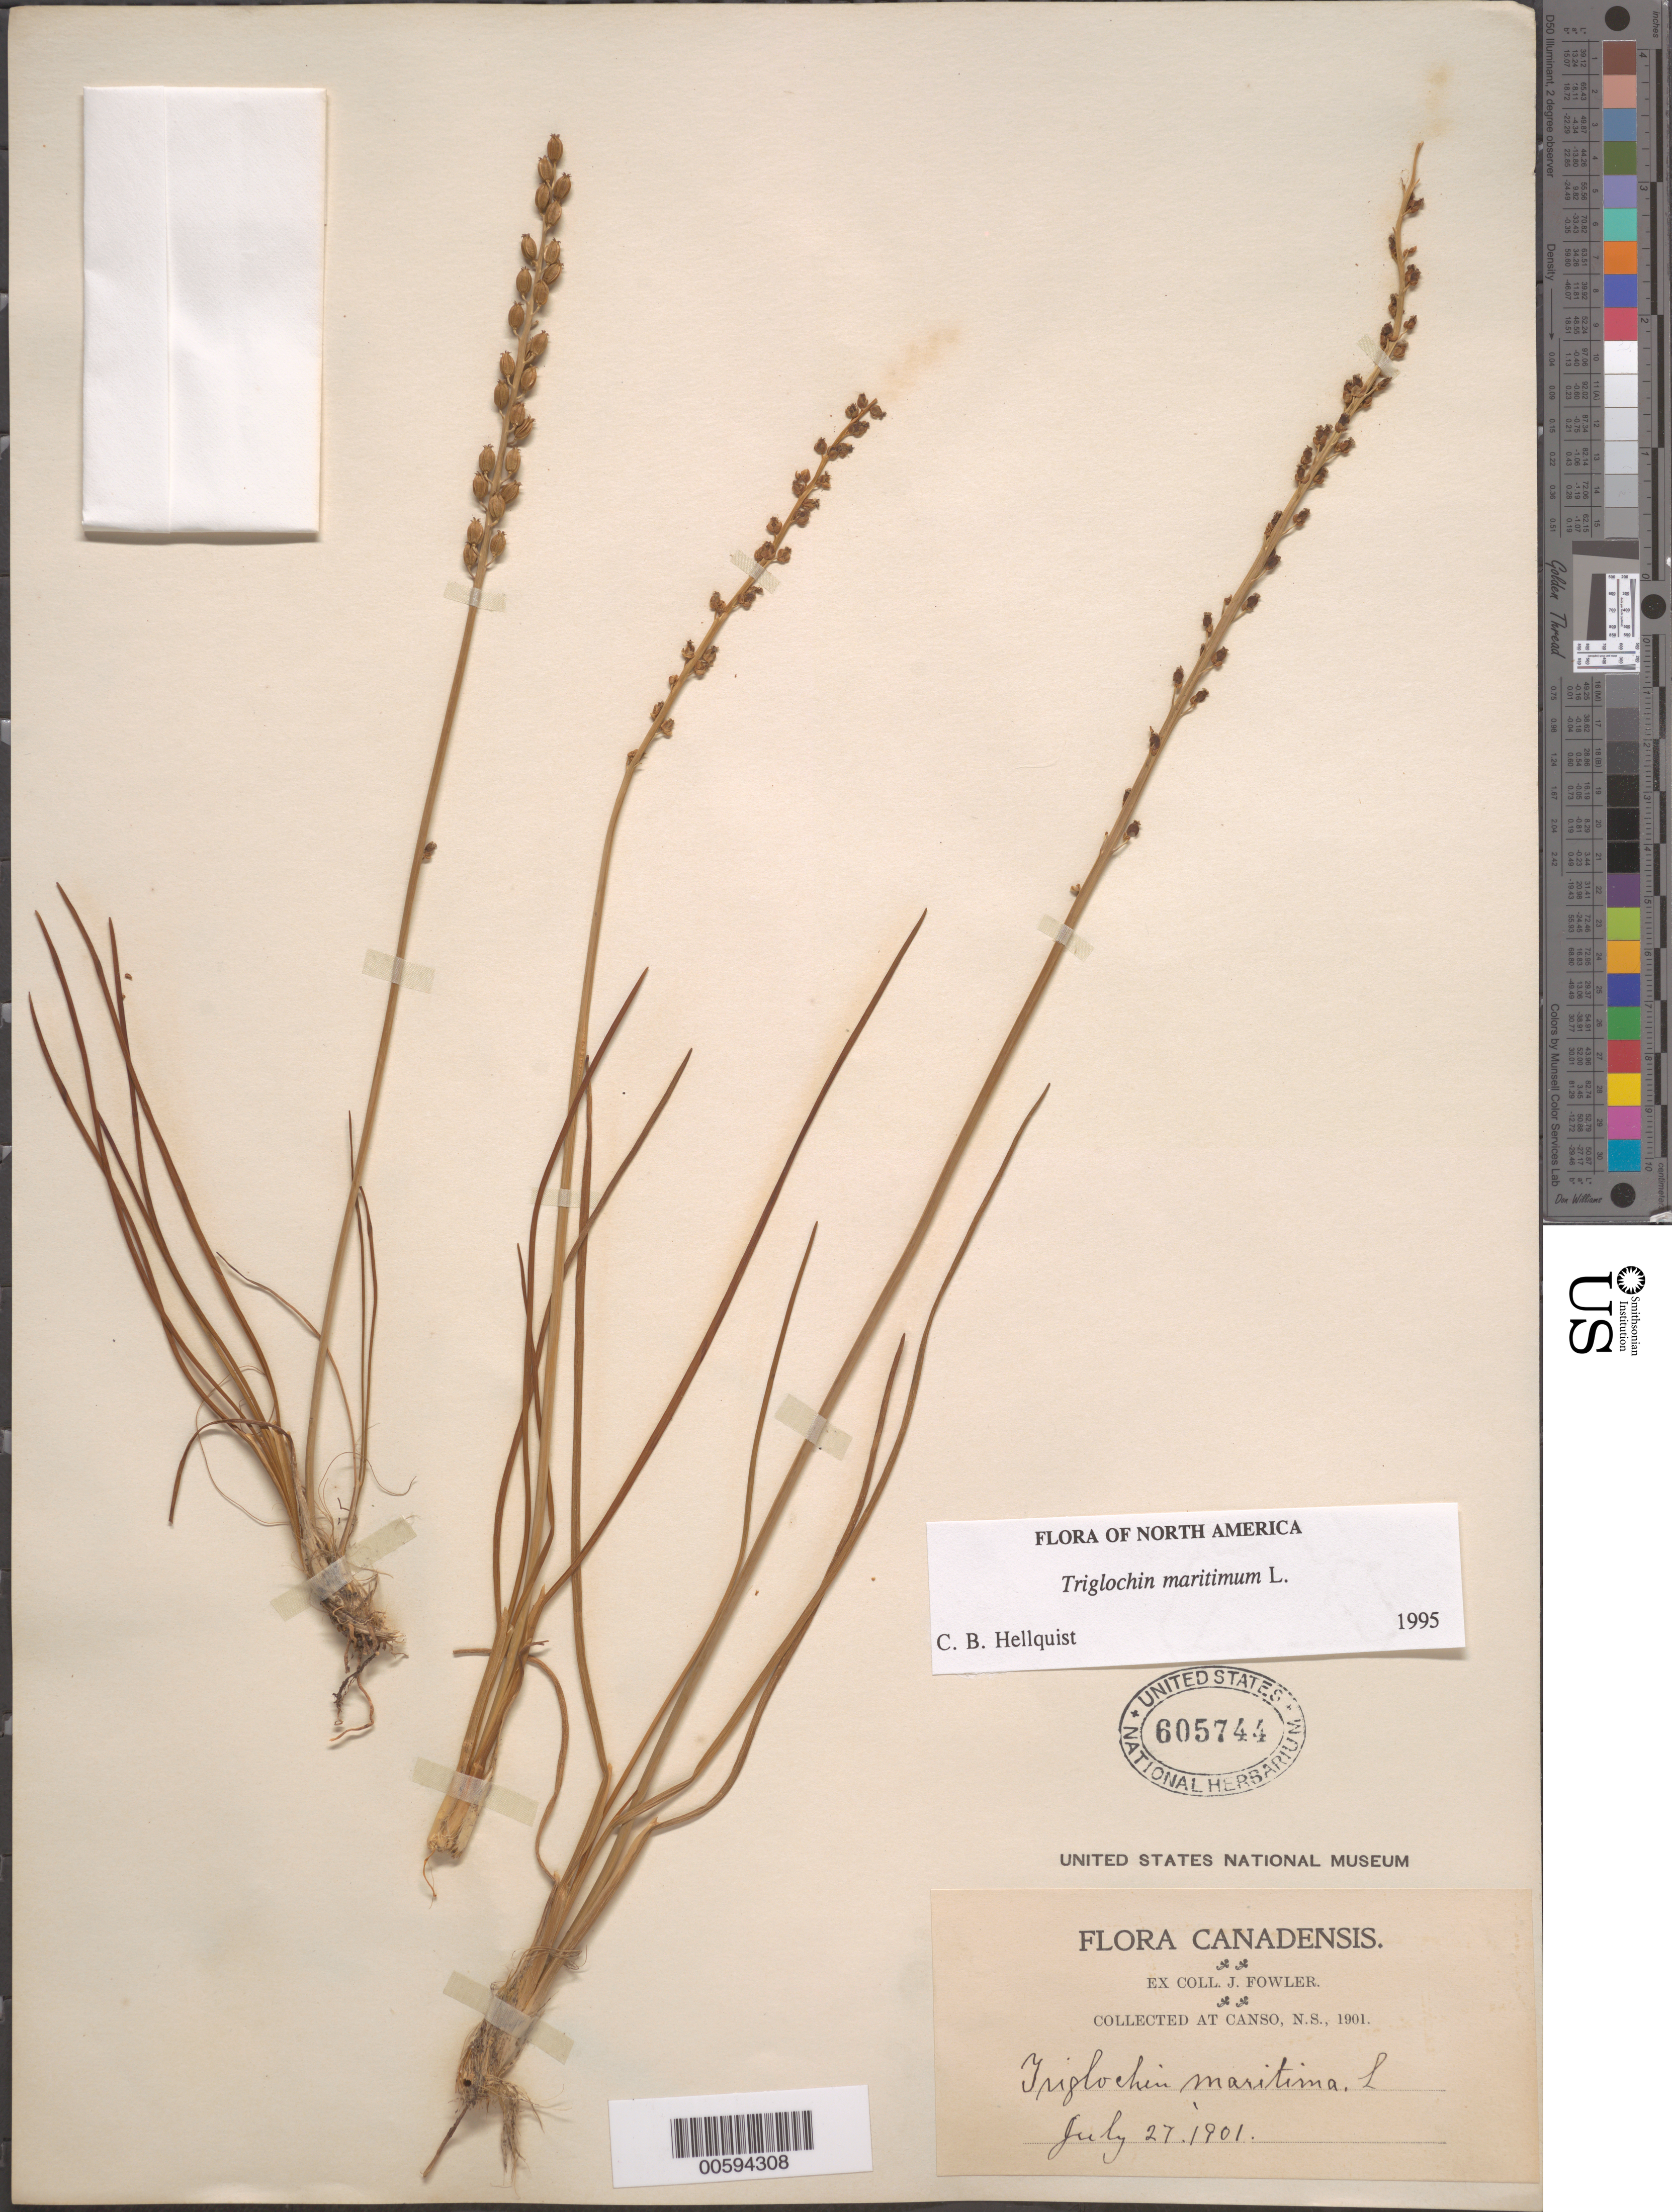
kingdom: Plantae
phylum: Tracheophyta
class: Liliopsida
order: Alismatales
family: Juncaginaceae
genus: Triglochin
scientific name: Triglochin maritima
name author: L.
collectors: J. P. Fowler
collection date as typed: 27 Jul 1901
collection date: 1901-07-27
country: Canada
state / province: Nova Scotia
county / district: Guysborough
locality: Canso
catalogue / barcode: US 605744